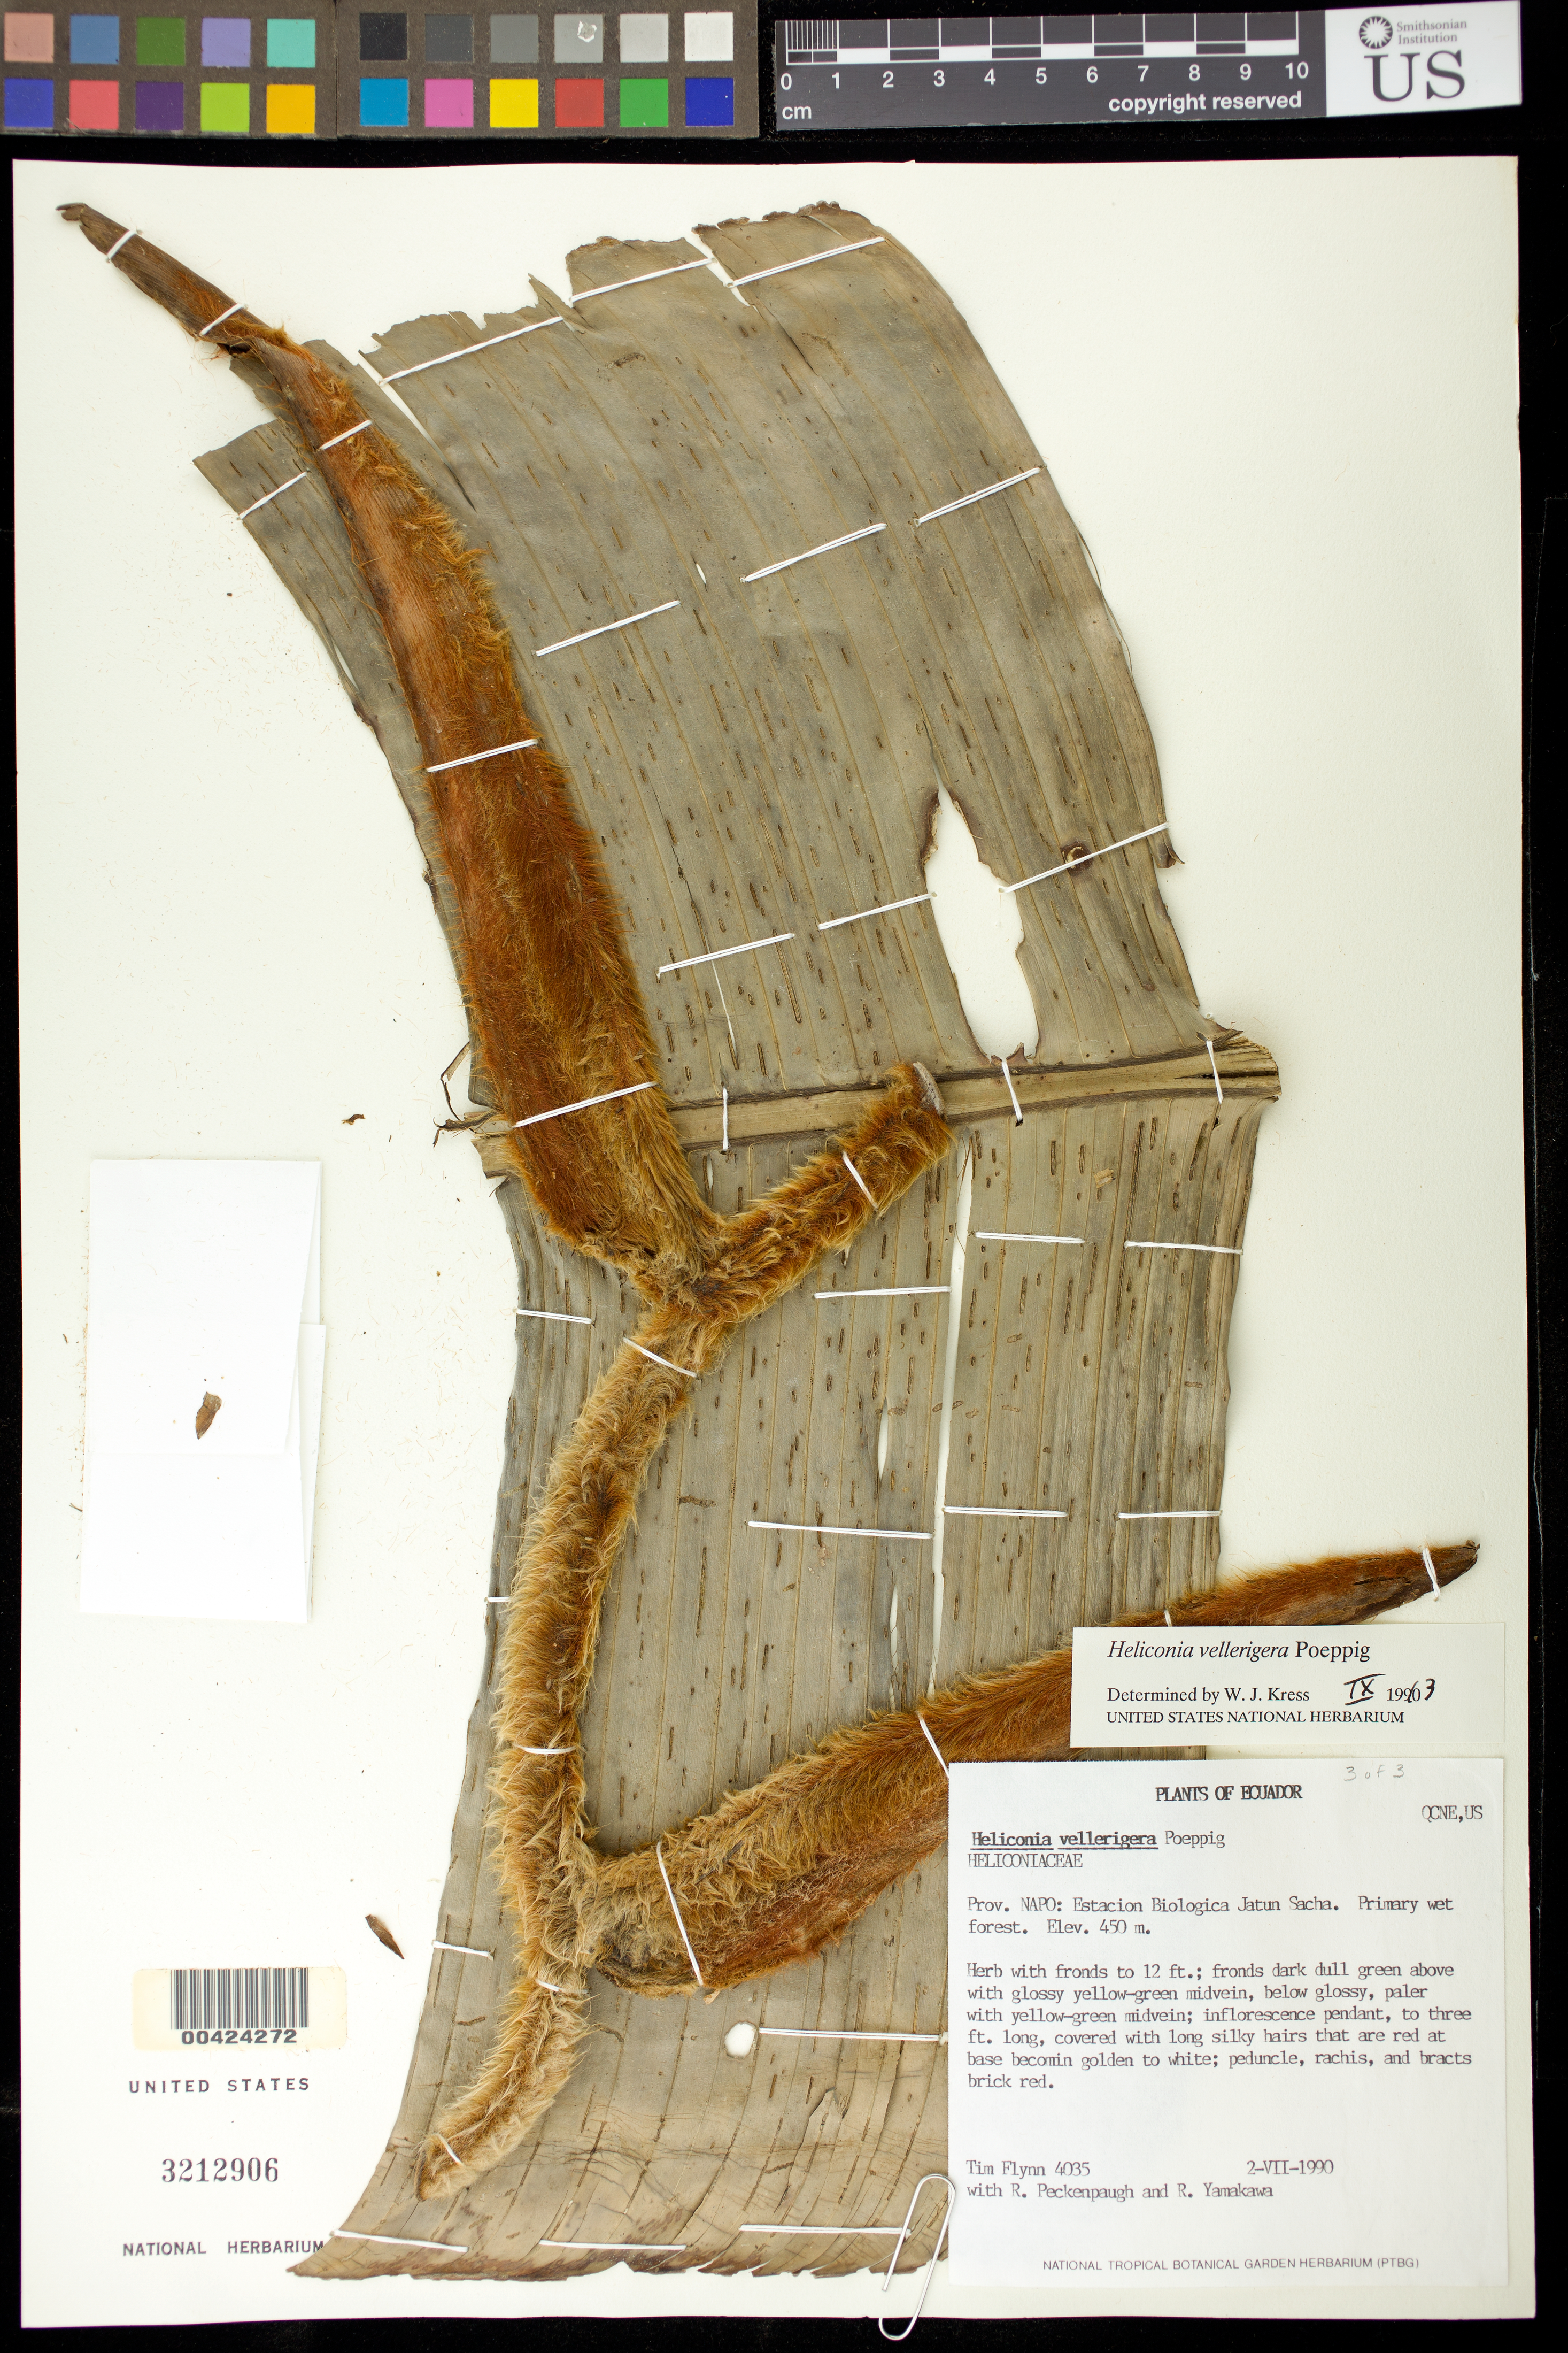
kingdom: Plantae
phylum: Tracheophyta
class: Liliopsida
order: Zingiberales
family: Heliconiaceae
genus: Heliconia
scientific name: Heliconia vellerigera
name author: Poepp.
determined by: Kress, W. J., (US), Smithsonian Institution - National Museum of Natural History (UNITED STATES)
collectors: T. W. Flynn, R. Peckenpaugh & R. Yamakawa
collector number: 4035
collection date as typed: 02 Jul 1990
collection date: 1990-07-02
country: Ecuador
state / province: Napo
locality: Estacion biologica jatun sacha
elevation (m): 450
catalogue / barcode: US 3212906